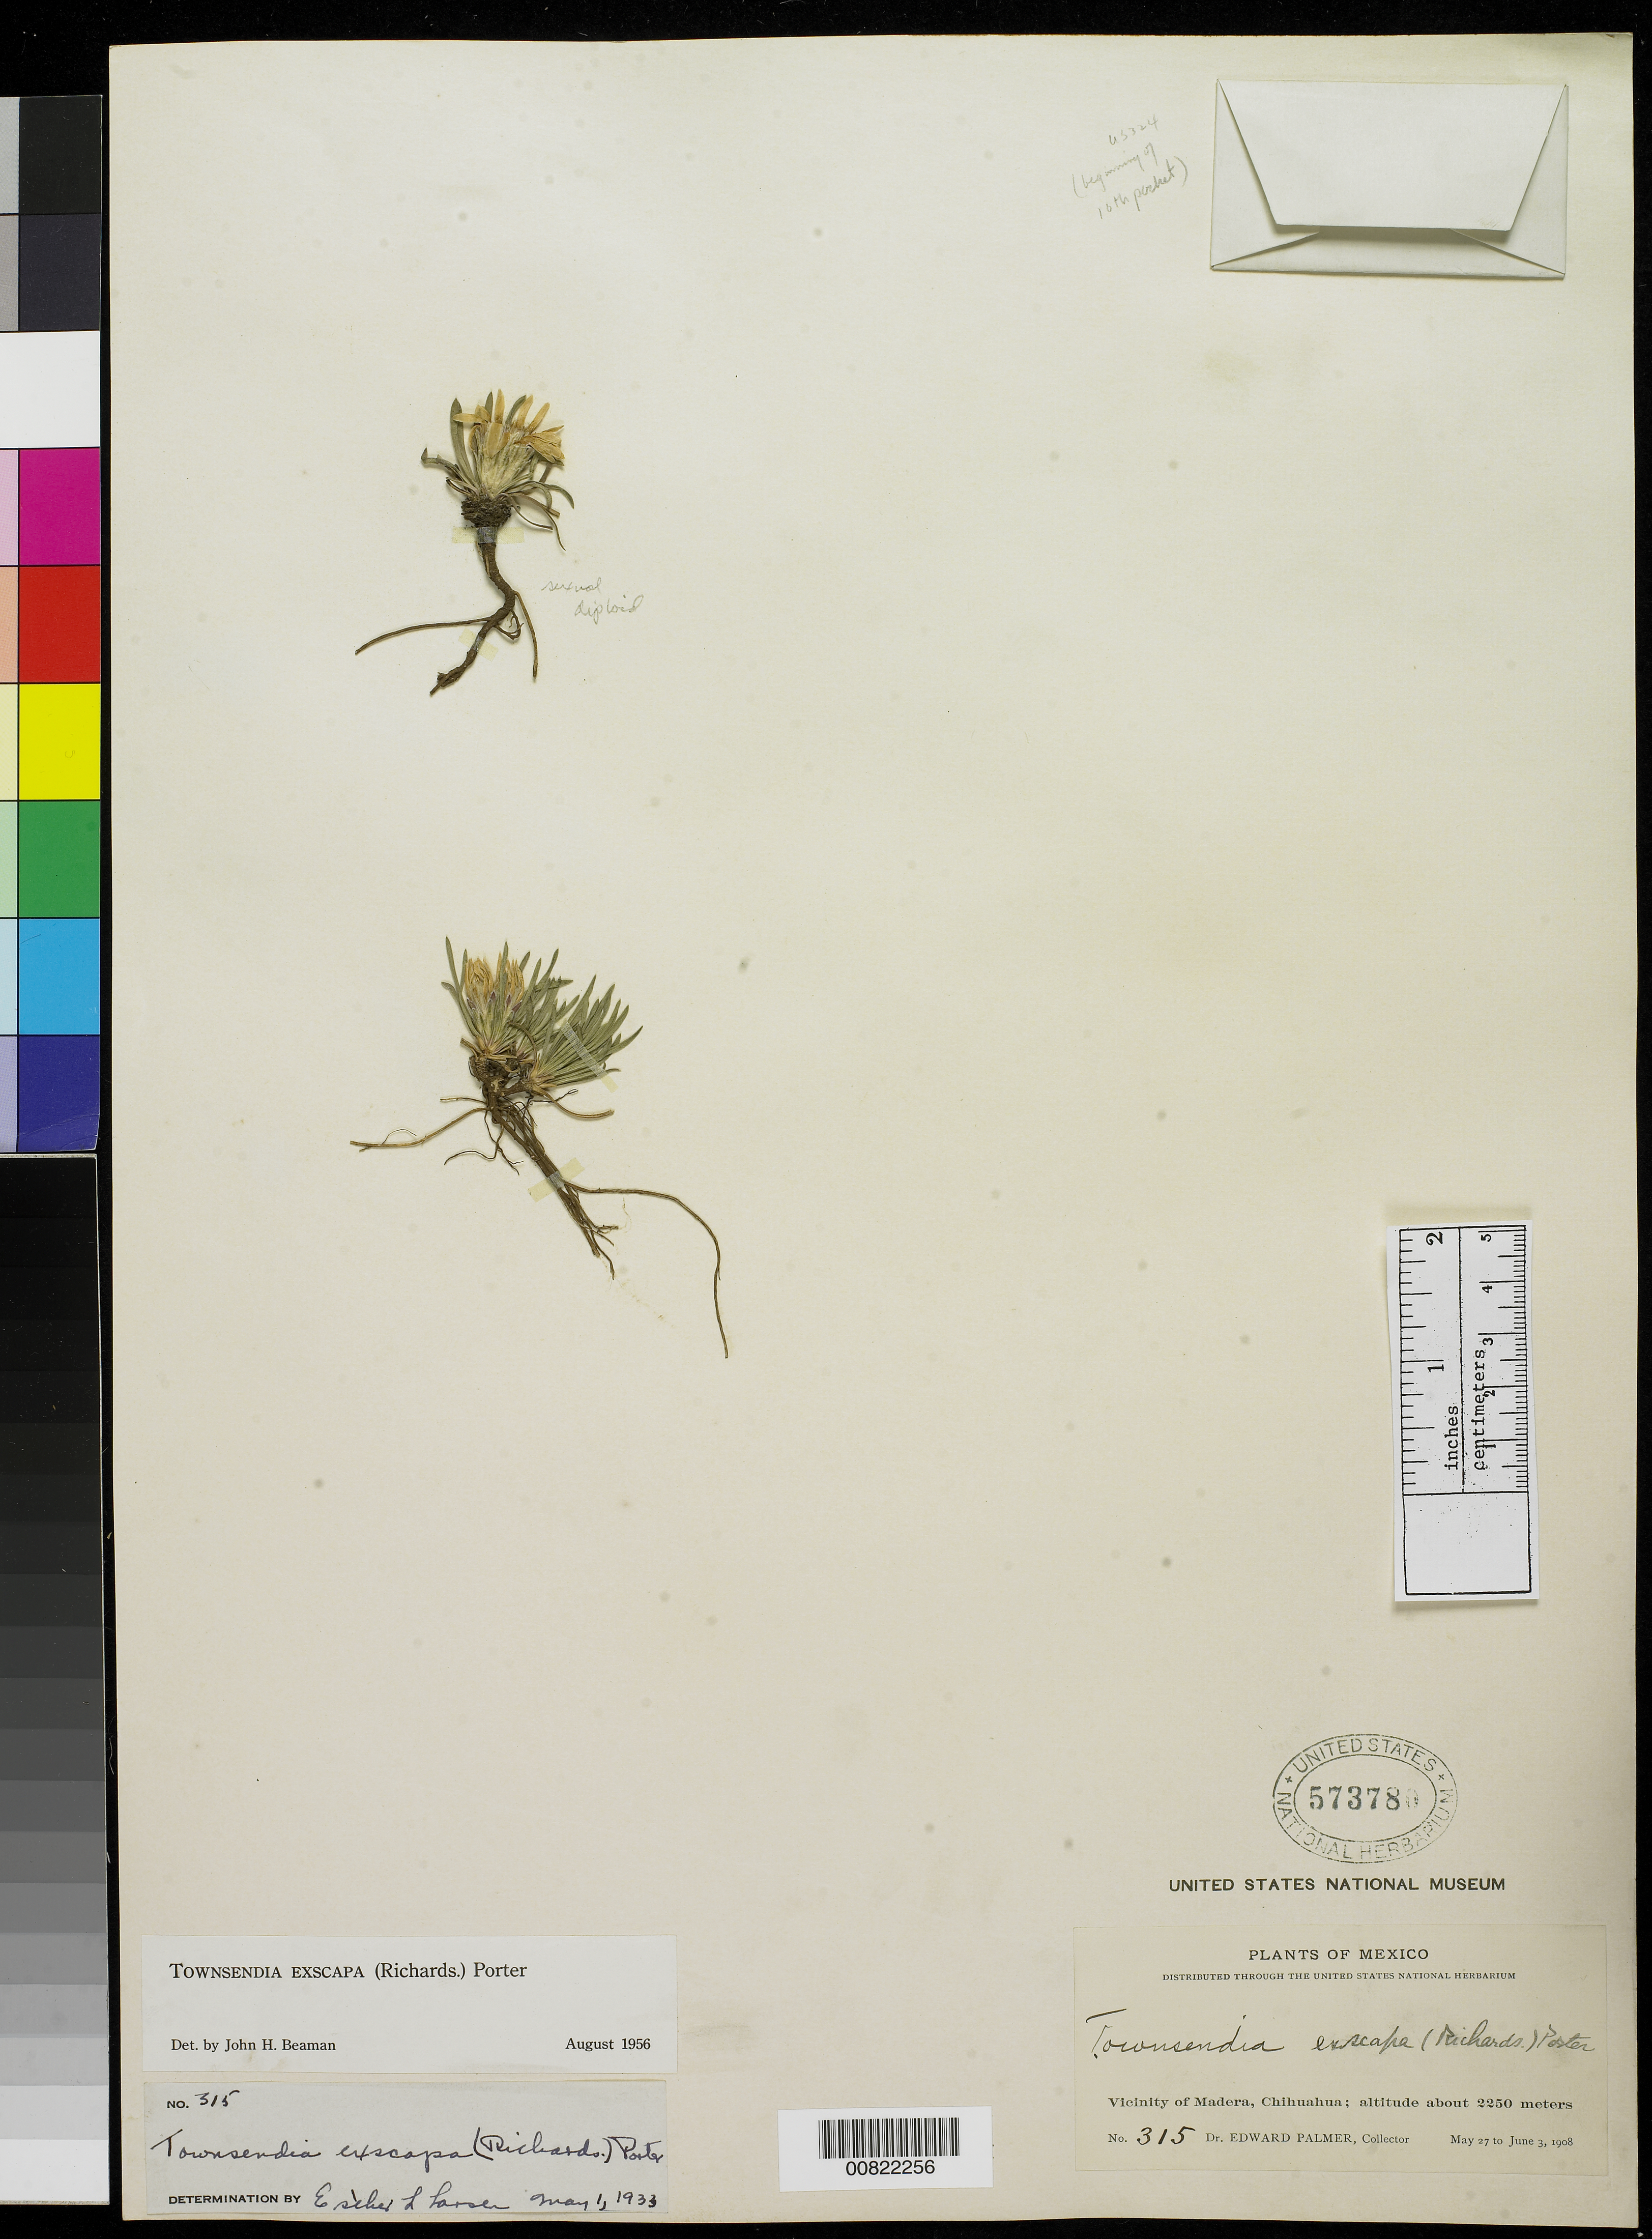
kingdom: Plantae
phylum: Tracheophyta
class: Magnoliopsida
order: Asterales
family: Asteraceae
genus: Townsendia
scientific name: Townsendia exscapa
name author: (Richardson) Porter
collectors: E. Palmer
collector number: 315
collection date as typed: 27 May 1908 to 03 Jun 1908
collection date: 1908-05-27/1908-06-03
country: Mexico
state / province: Chihuahua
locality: Vicinity of Madera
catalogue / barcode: US 573780